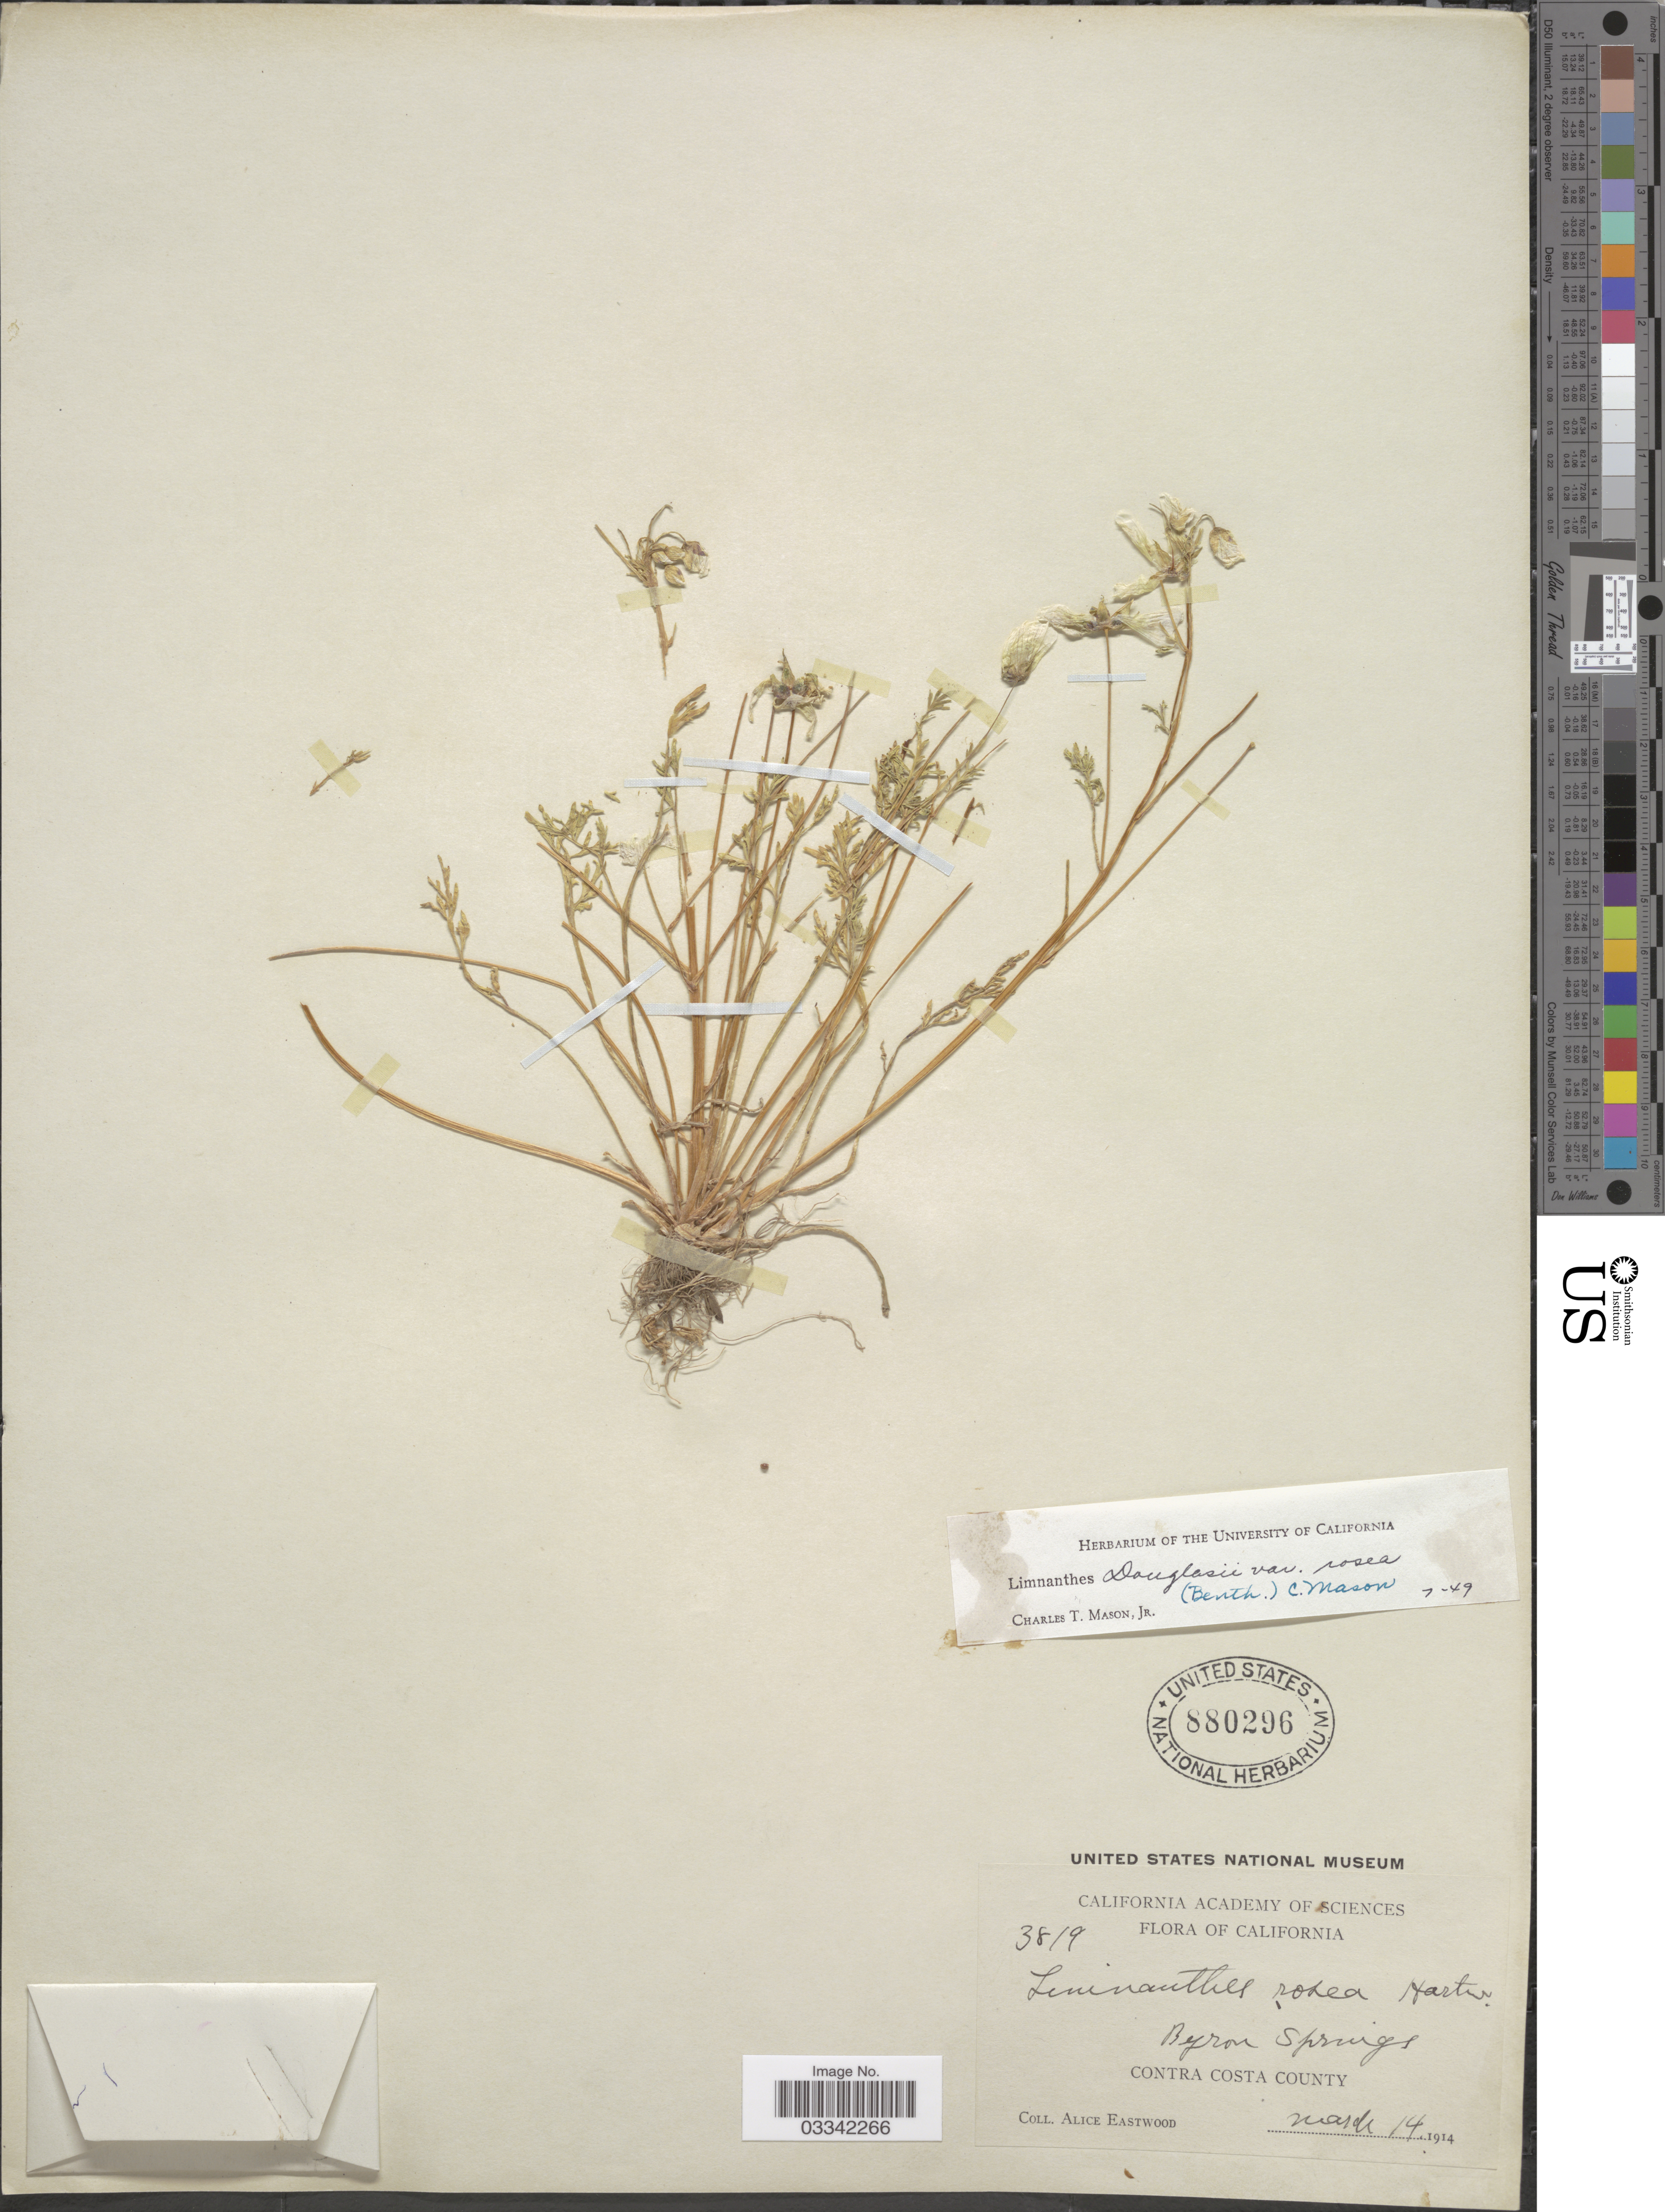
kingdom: Plantae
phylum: Tracheophyta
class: Magnoliopsida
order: Brassicales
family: Limnanthaceae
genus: Limnanthes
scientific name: Limnanthes douglasii var. rosea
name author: (Hartw. ex Benth.) Mason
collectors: A. Eastwood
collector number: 3819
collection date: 1914-03-14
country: United States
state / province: California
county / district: Contra Costa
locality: Byron Springs. Contra Costa County.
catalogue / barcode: US 880296